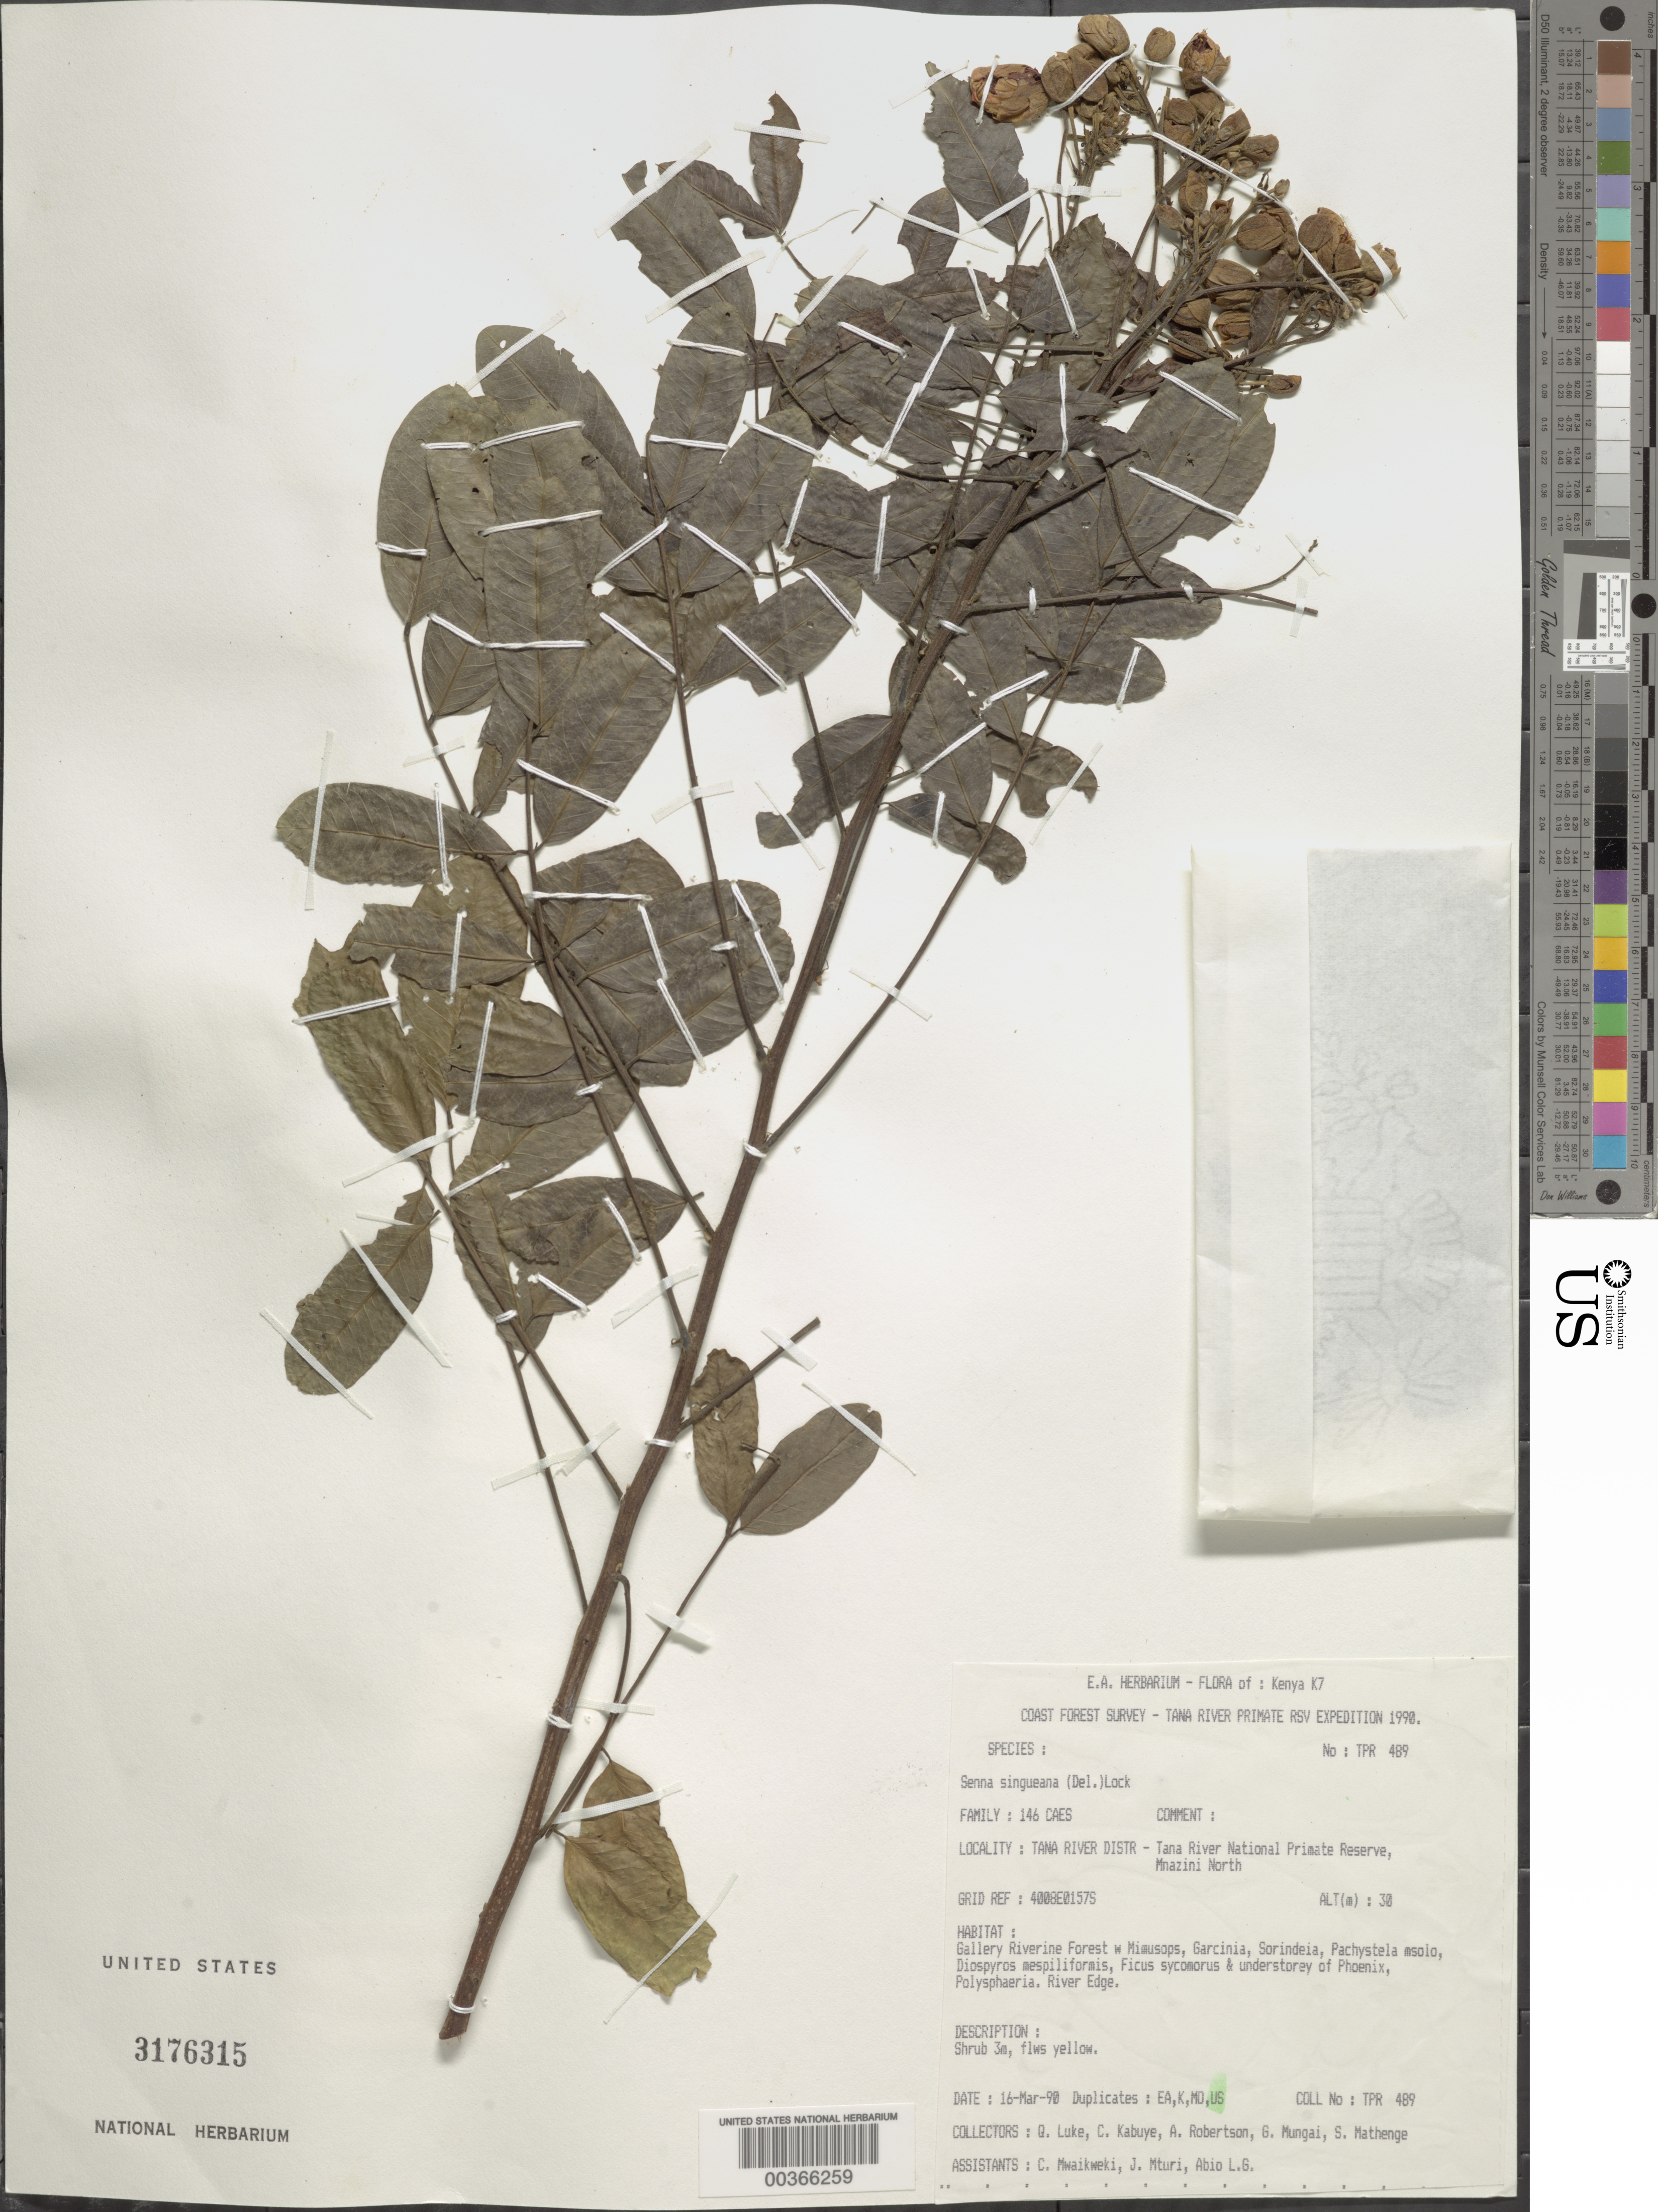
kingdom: Plantae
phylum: Tracheophyta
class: Magnoliopsida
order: Fabales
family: Fabaceae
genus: Senna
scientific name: Senna singueana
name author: (Delile) Lock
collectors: Q. Luke, C. Kabuye, A. Robertson, G. Mungai, S. Mathenge, C. Mwaikweki, J. Mturi & L. G. Abio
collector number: TPR 489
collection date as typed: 16 Mar 1990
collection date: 1990-03-16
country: Kenya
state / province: Tana River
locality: Tana river national primate reserve, mnazini north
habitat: Gallery riverine forest; river edge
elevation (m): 30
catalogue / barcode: US 3176315